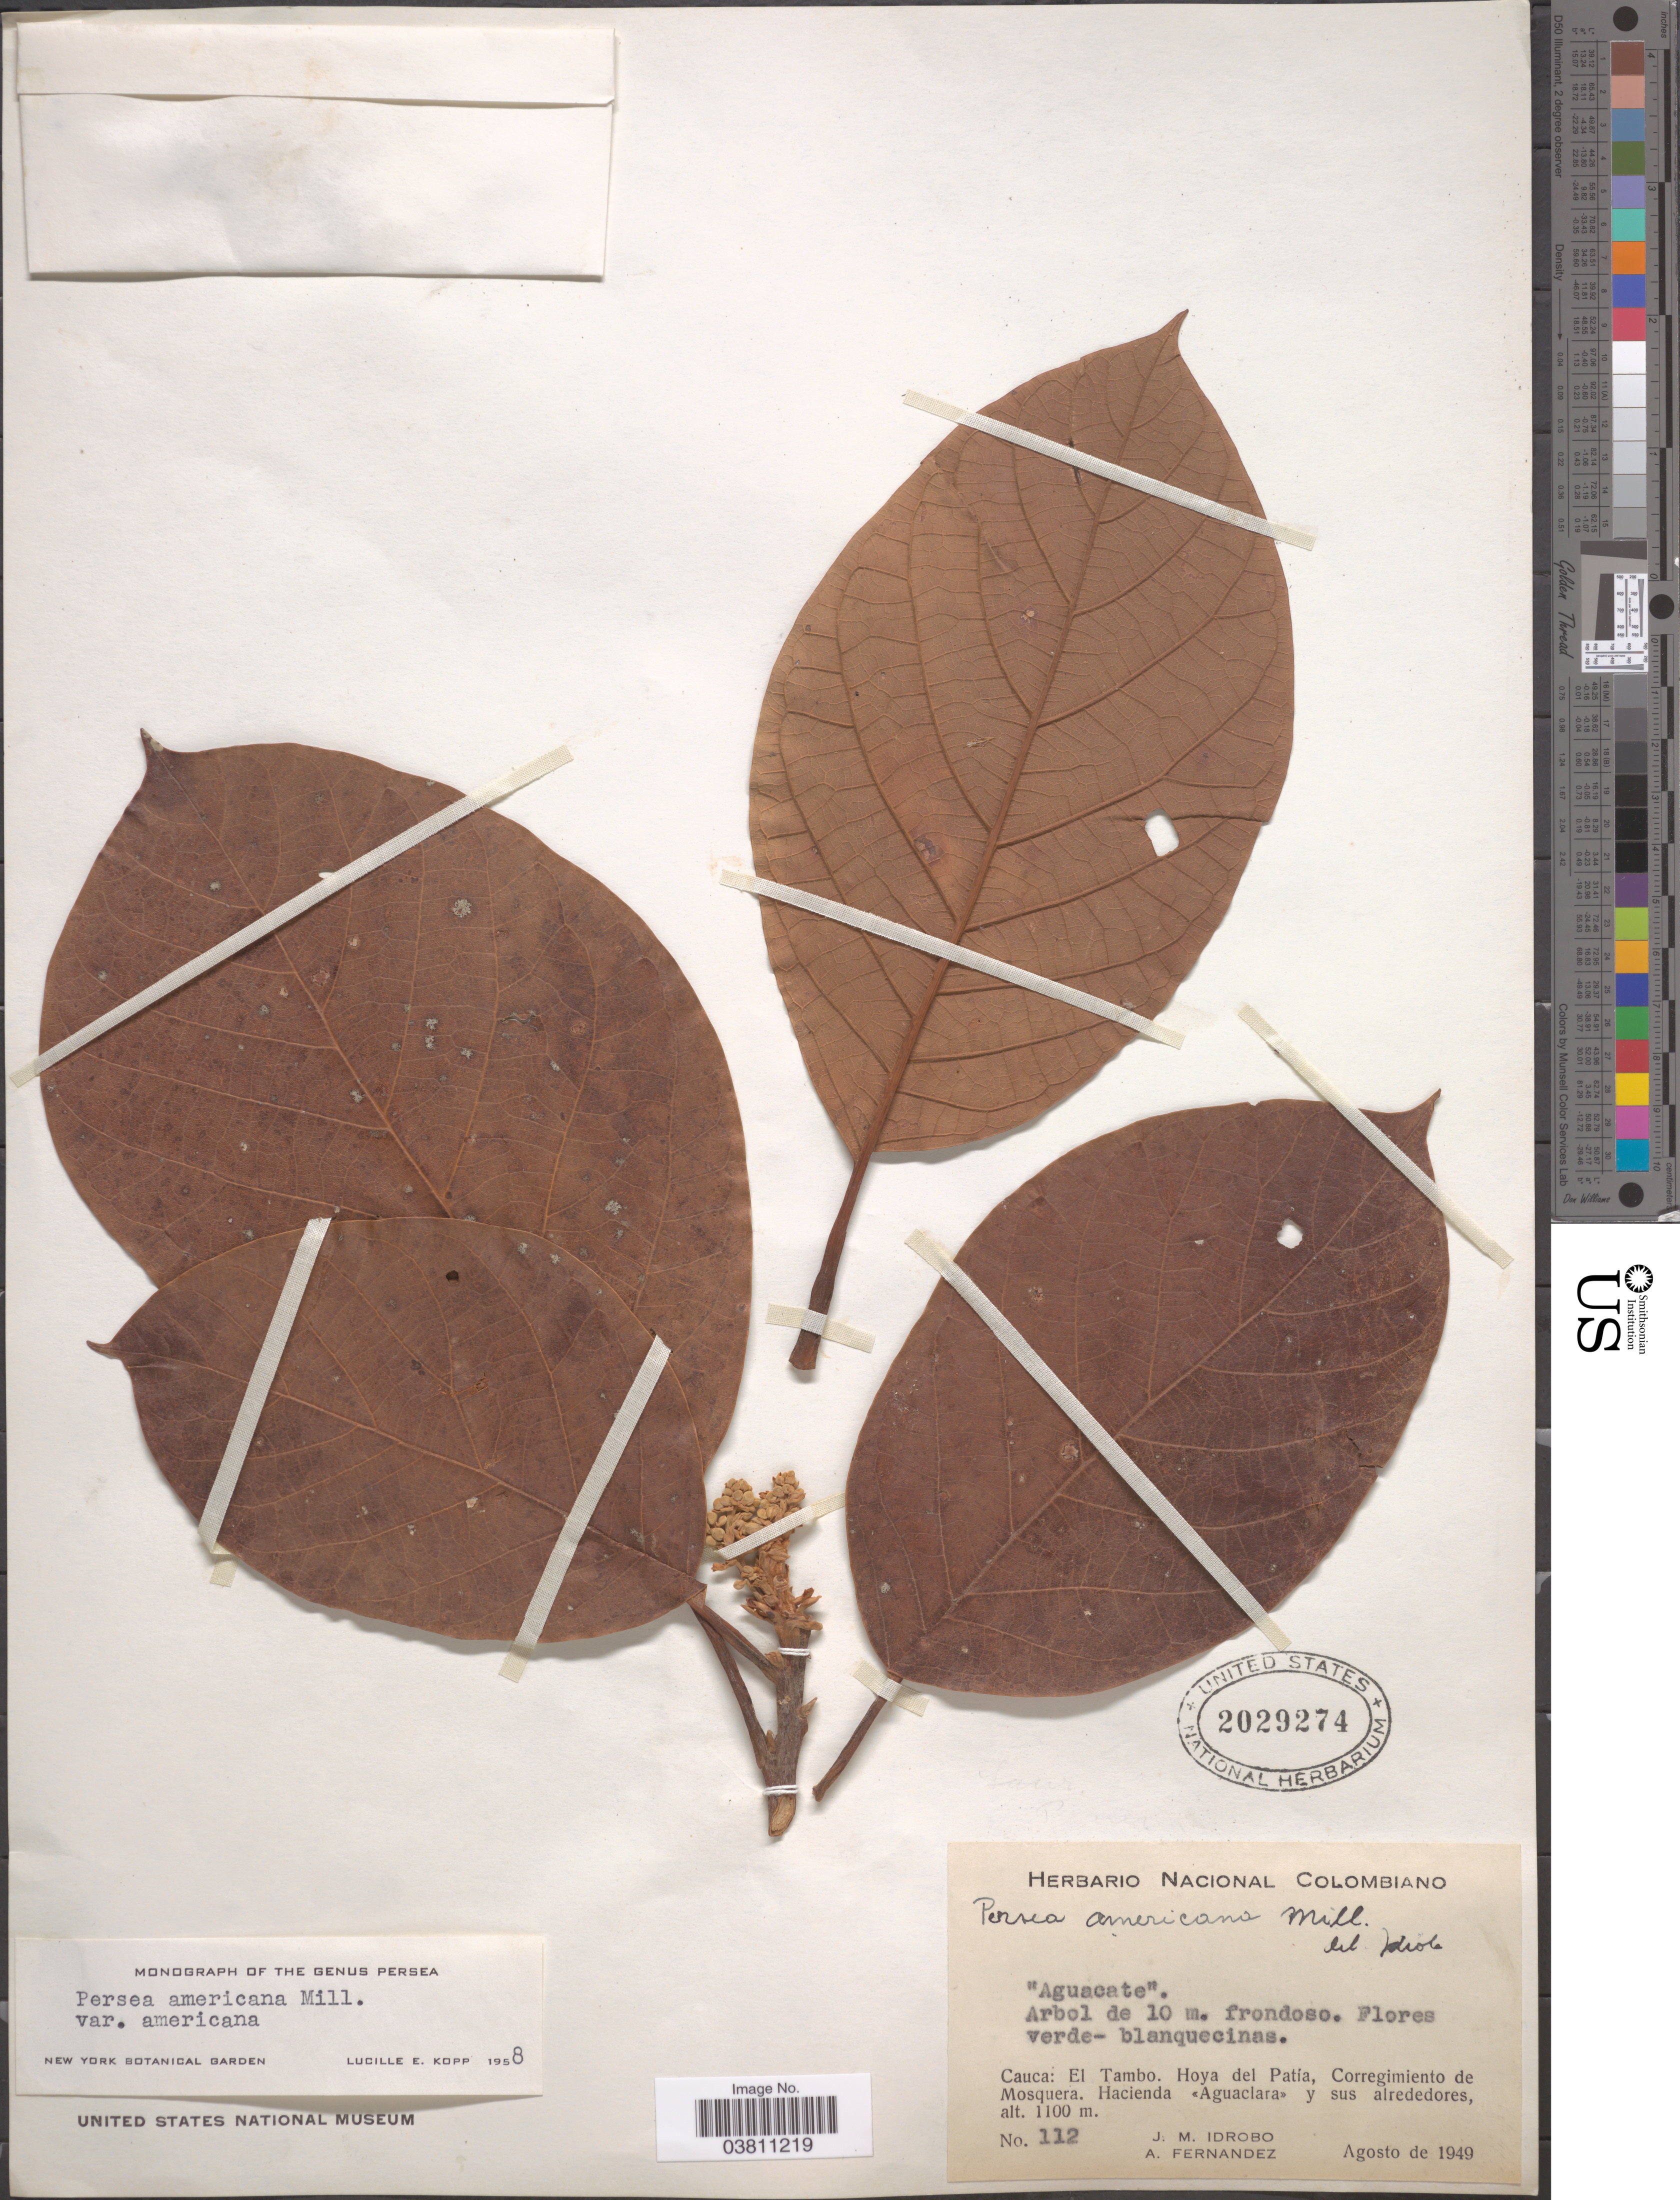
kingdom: Plantae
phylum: Tracheophyta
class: Magnoliopsida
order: Laurales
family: Lauraceae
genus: Persea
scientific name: Persea americana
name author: Mill.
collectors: J. M. Idrobo & A. Fernandez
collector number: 112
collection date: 1949-08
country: Colombia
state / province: Cauca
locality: El Tambo. Hoya del Patía, Corregimiento de Mosquera. Hacienda «Aguaclara» y sus alrededores.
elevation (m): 1100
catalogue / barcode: US 2029274